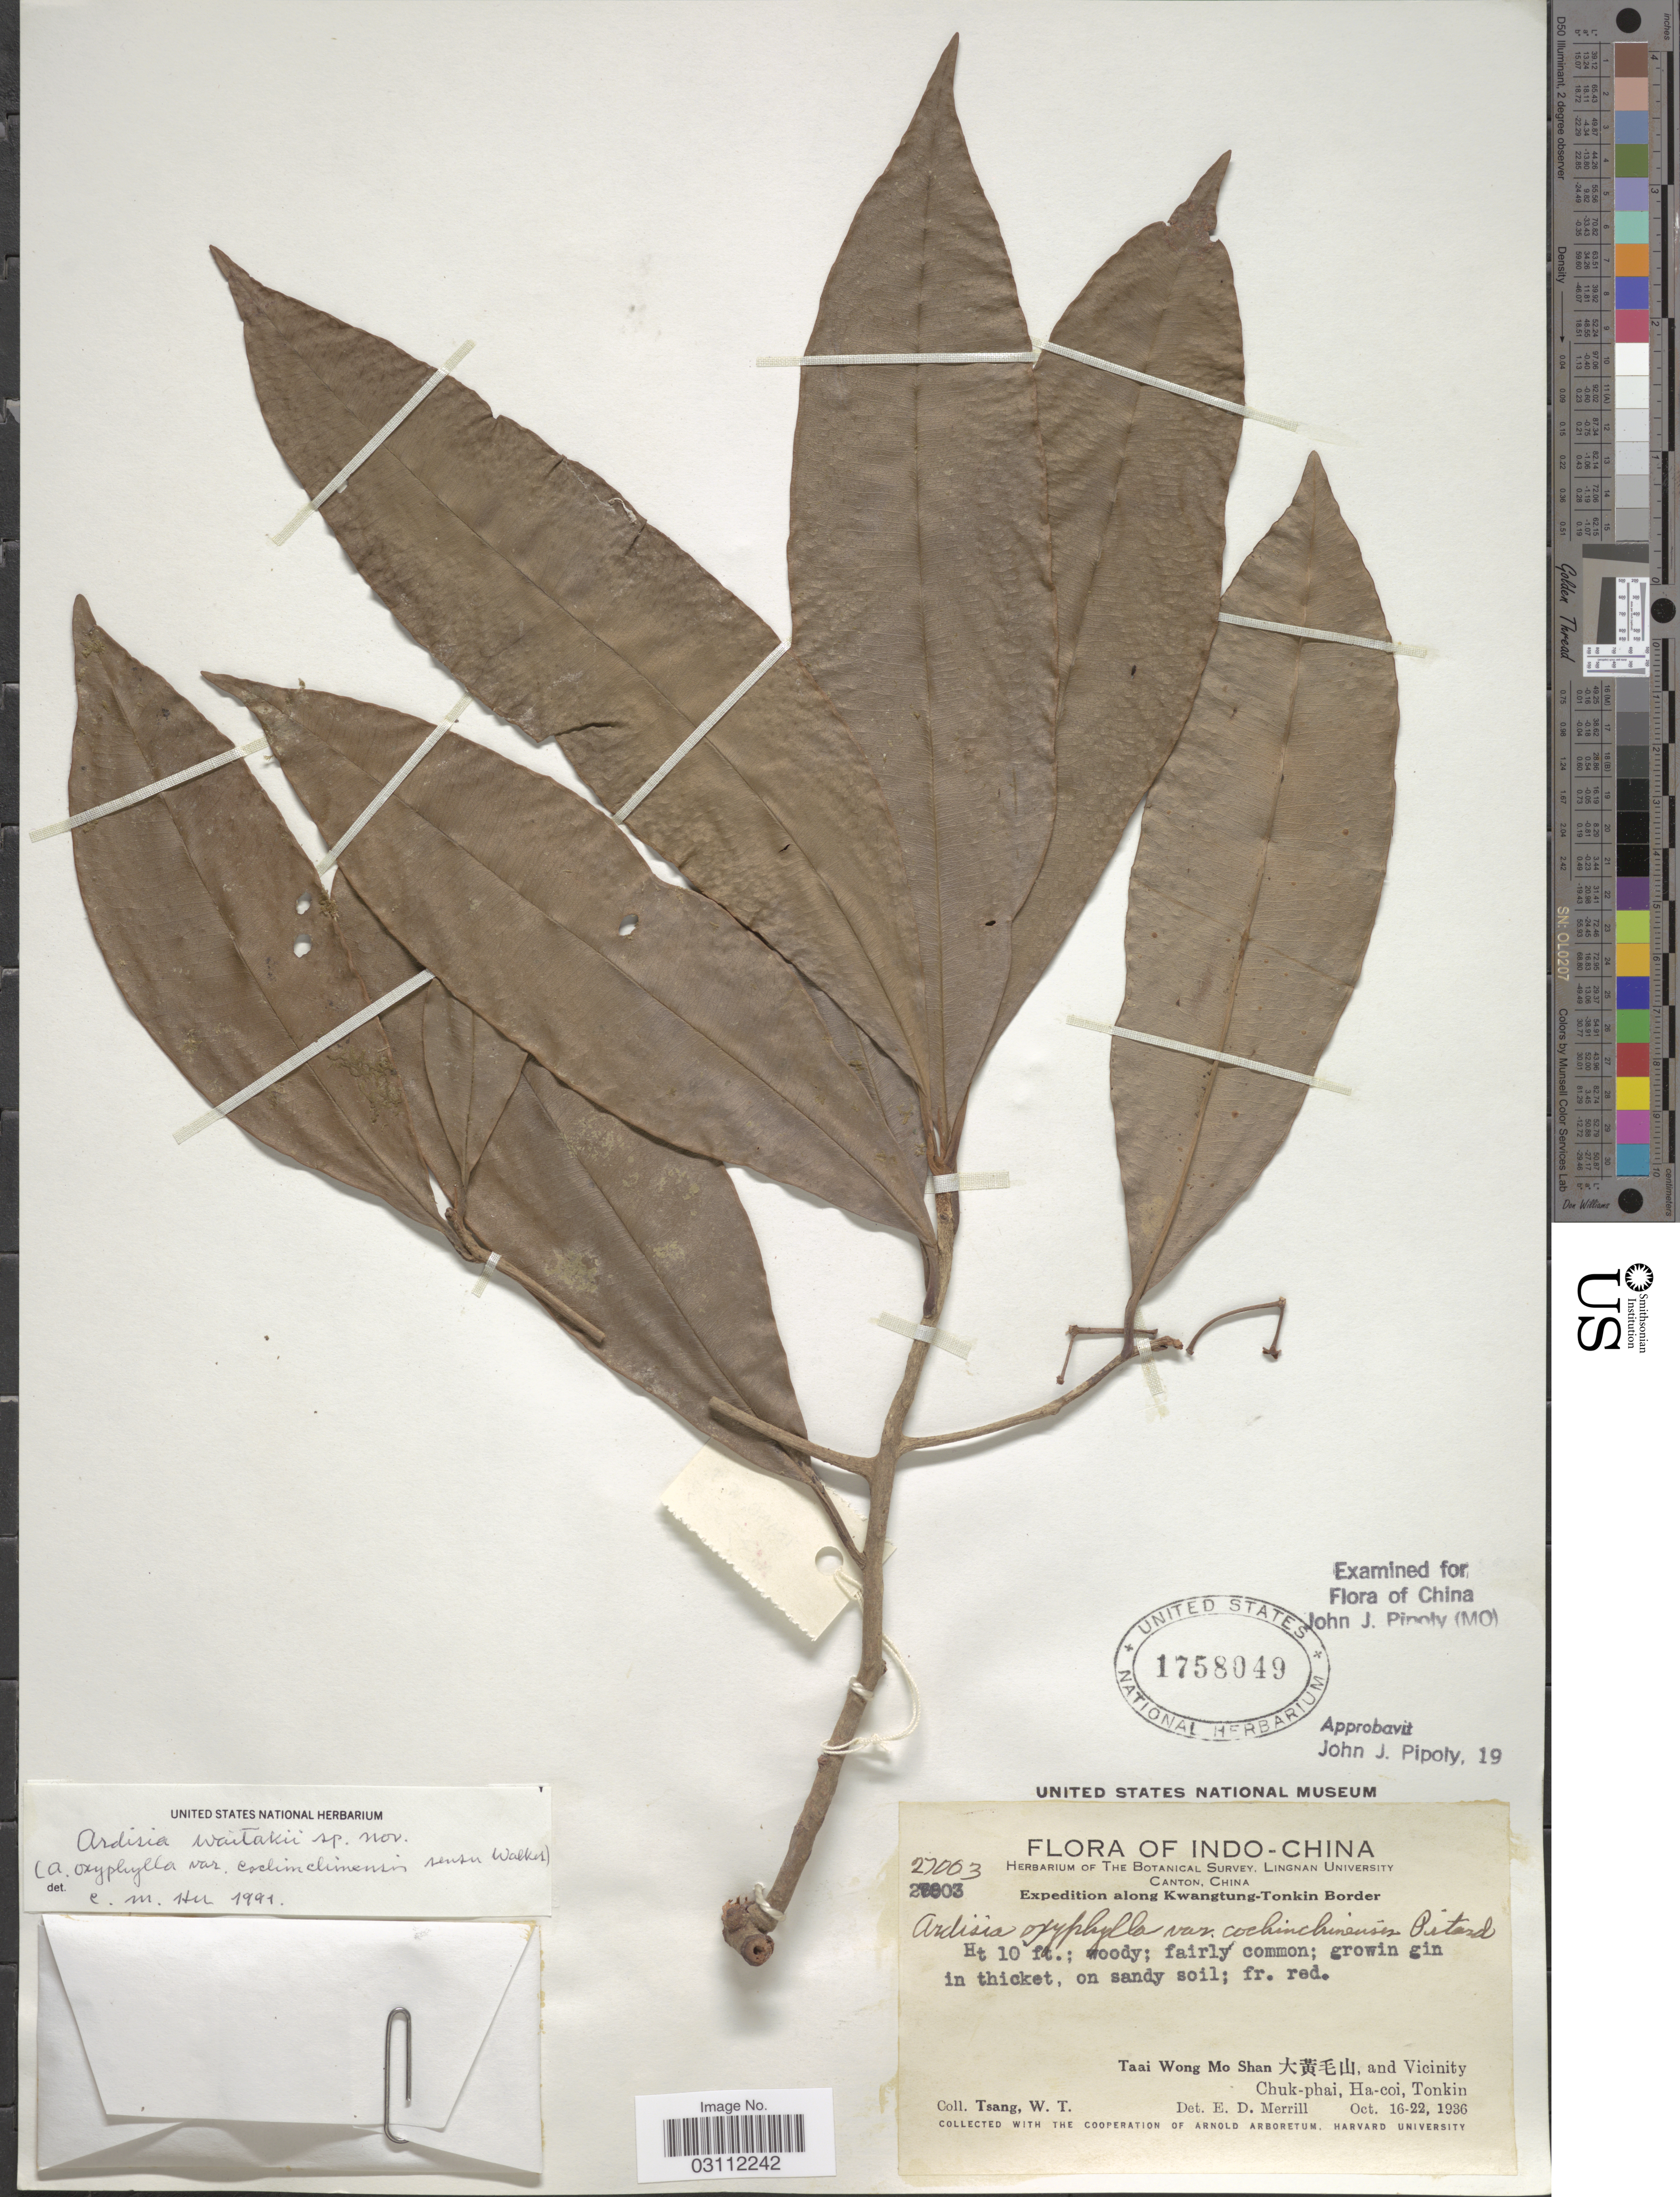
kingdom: Plantae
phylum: Tracheophyta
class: Magnoliopsida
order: Ericales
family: Primulaceae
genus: Ardisia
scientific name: Ardisia waitakii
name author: C.M. Hu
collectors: W. T. Tsang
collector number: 27003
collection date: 1936-10-16/1936-10-22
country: Vietnam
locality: Indo-China. Taai Wong Mo Shan X, and Vicinity. Chuk-phai, Ha-coi, Tonkin.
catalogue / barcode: US 1758049